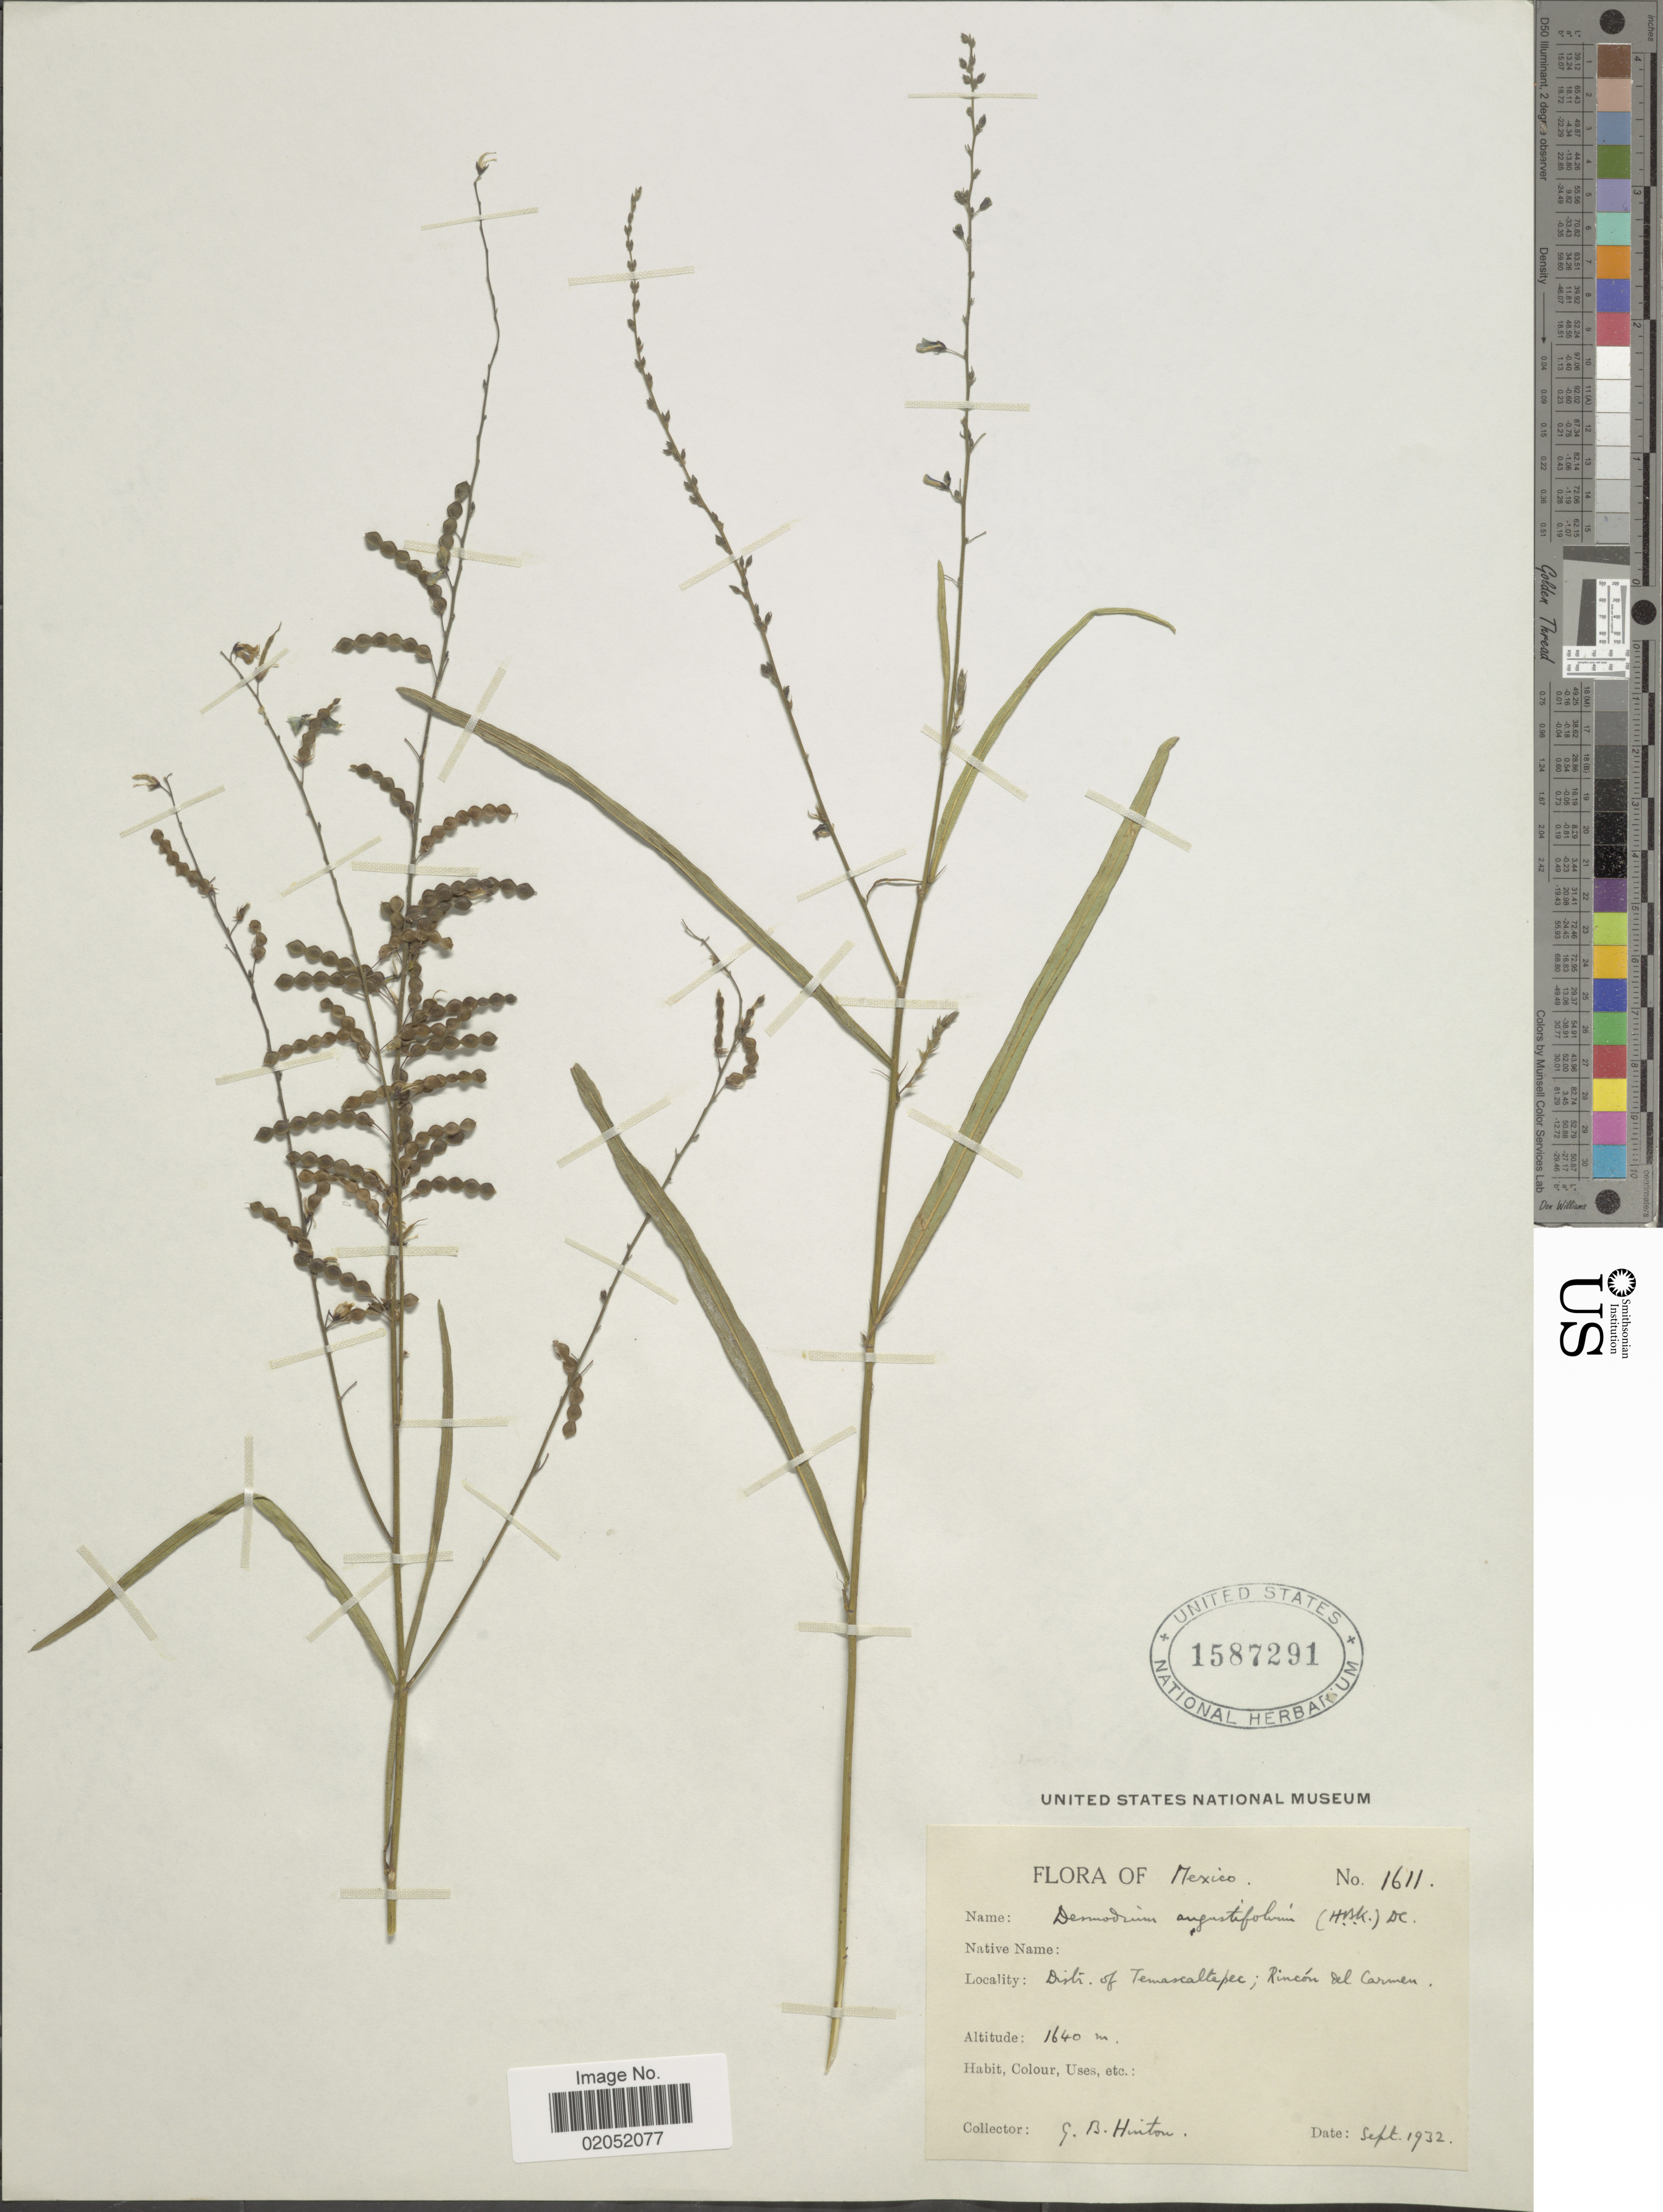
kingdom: Plantae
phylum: Tracheophyta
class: Magnoliopsida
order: Fabales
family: Fabaceae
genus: Desmodium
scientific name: Desmodium angustifolium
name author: (Kunth) DC.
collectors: G. B. Hinton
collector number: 1611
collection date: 1932-09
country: Mexico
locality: Distr. of Temascaltepec; Rincon del Carmen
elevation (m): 1640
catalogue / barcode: US 1587291